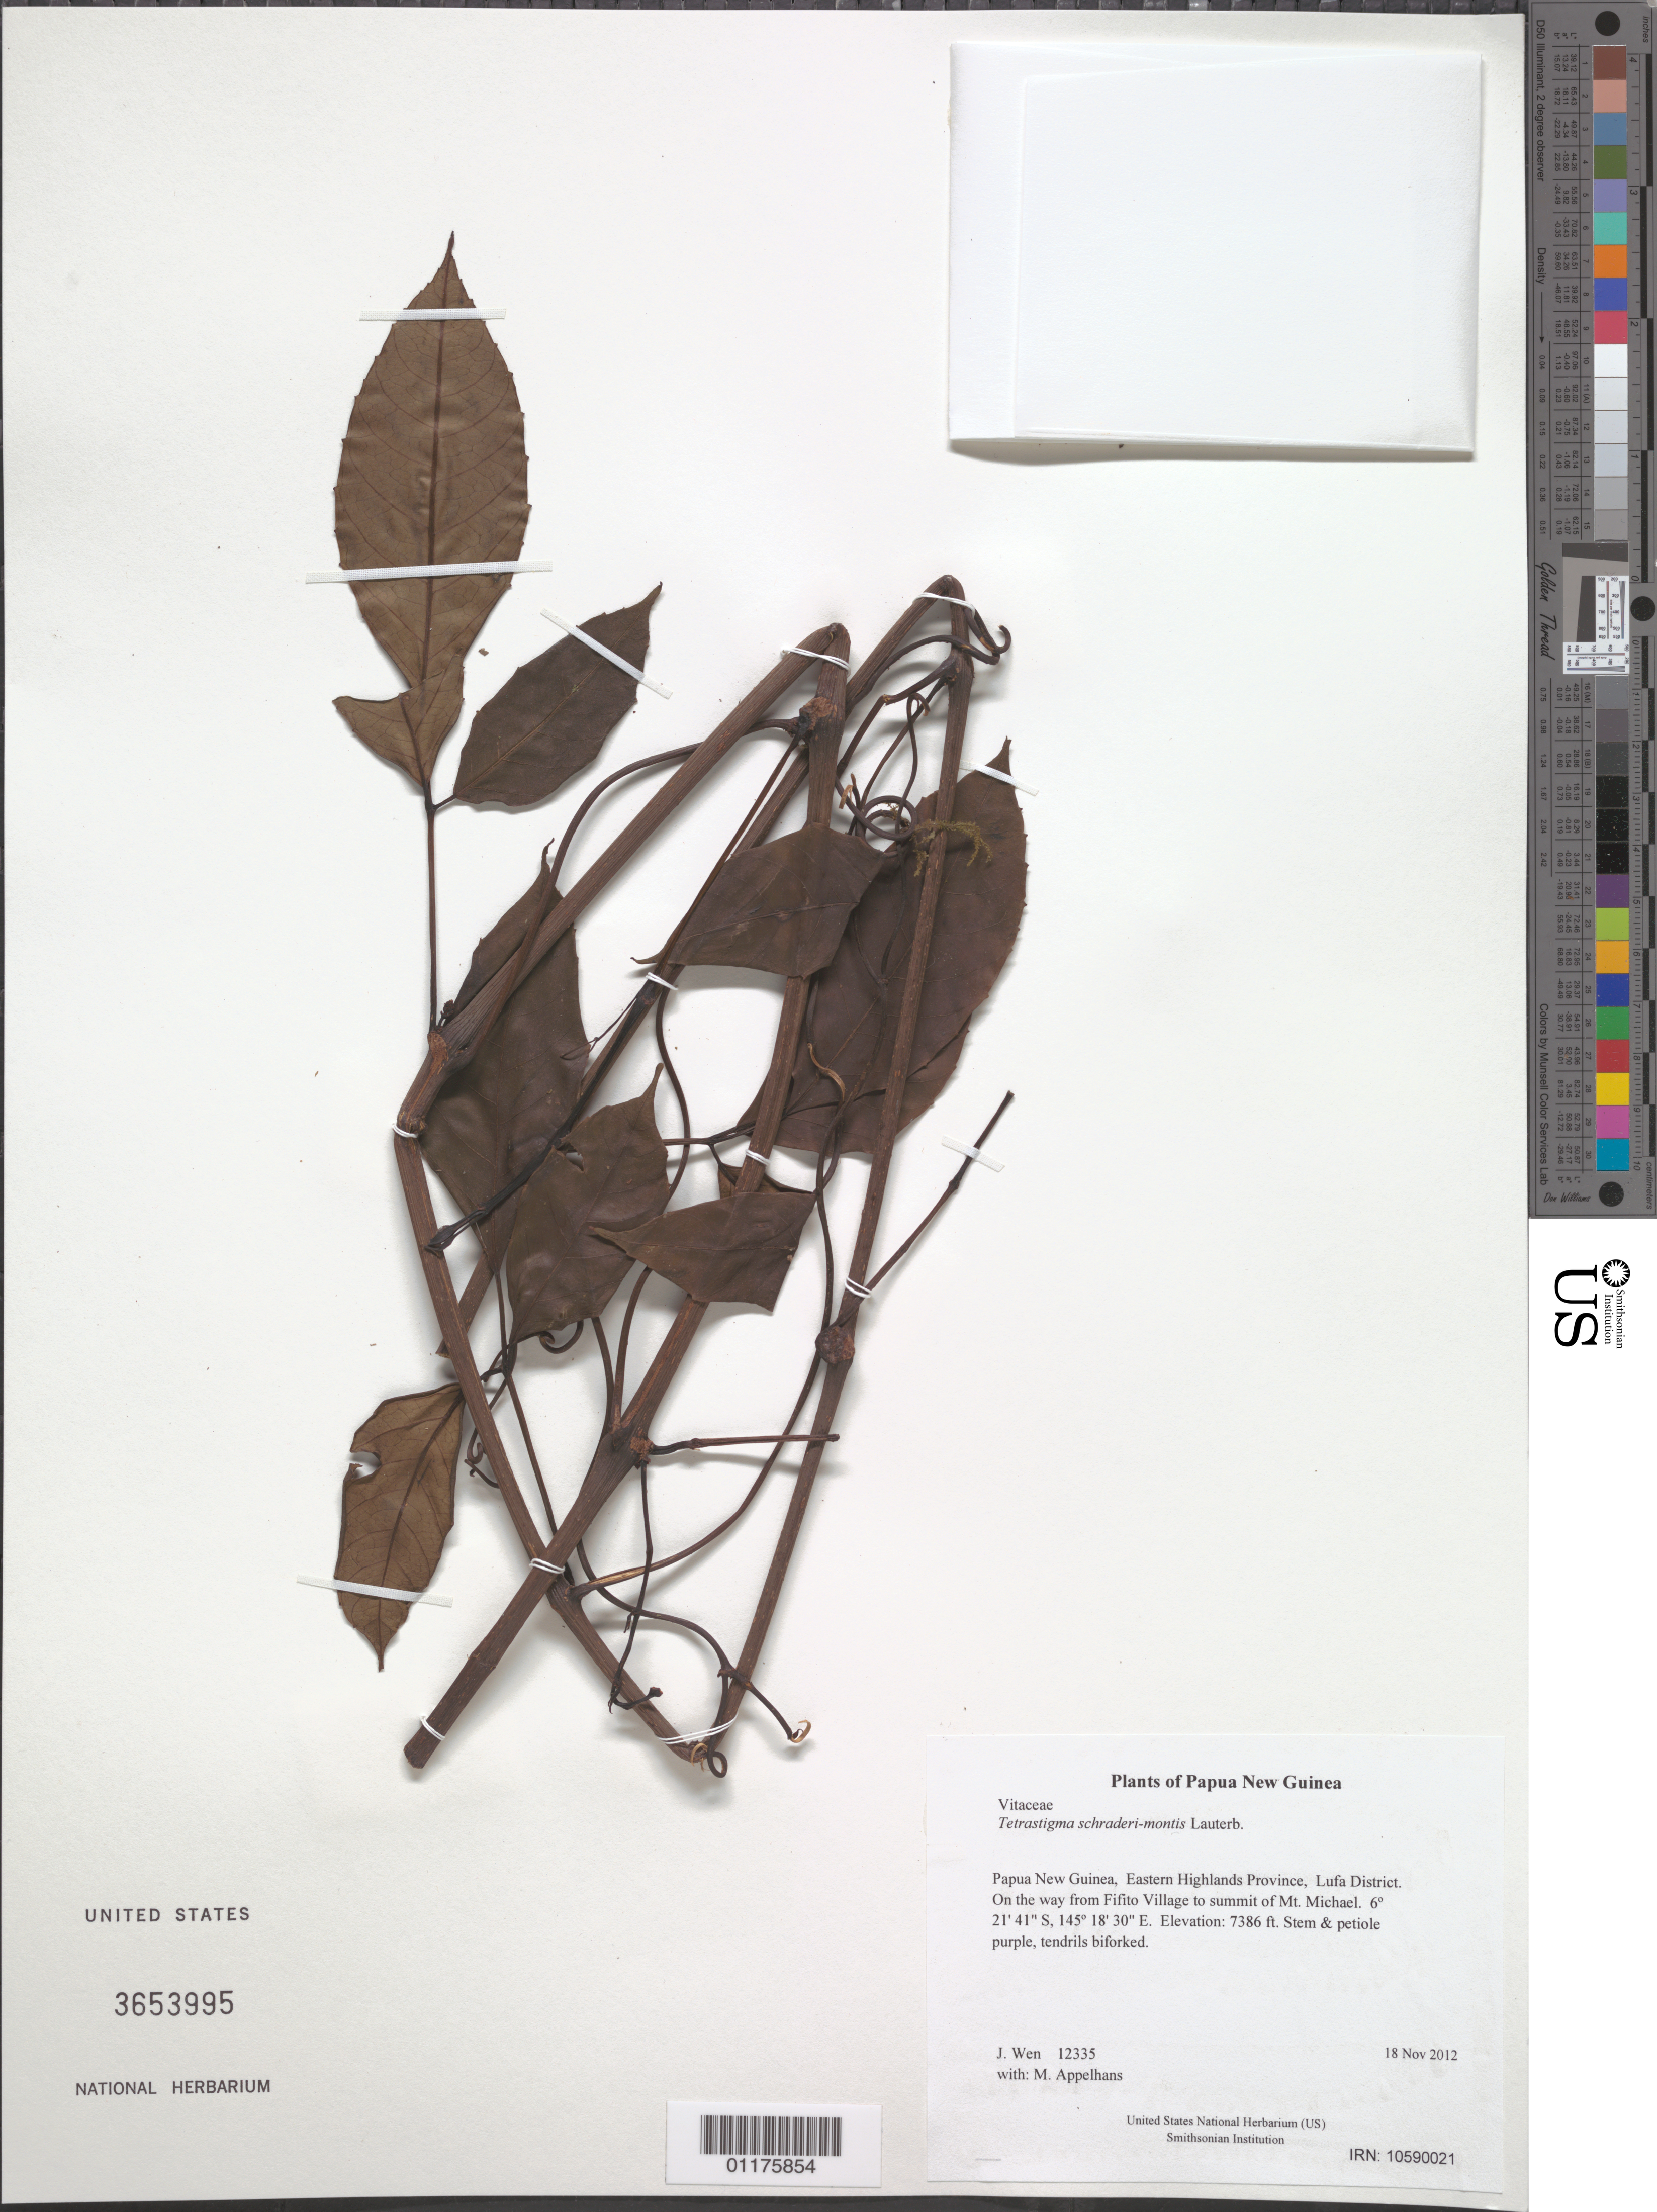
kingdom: Plantae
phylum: Tracheophyta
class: Magnoliopsida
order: Vitales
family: Vitaceae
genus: Tetrastigma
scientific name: Tetrastigma schraderi-montis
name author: Lauterb.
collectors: M. Appelhans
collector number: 12335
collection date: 2012-11-18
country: Papua New Guinea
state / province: Eastern Highlands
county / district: Lufa District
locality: On the way from Fifito Village to summit of Mt. Michael.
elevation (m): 2251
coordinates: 06 21.687 S, 145 18.510 E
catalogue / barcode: US 3653995